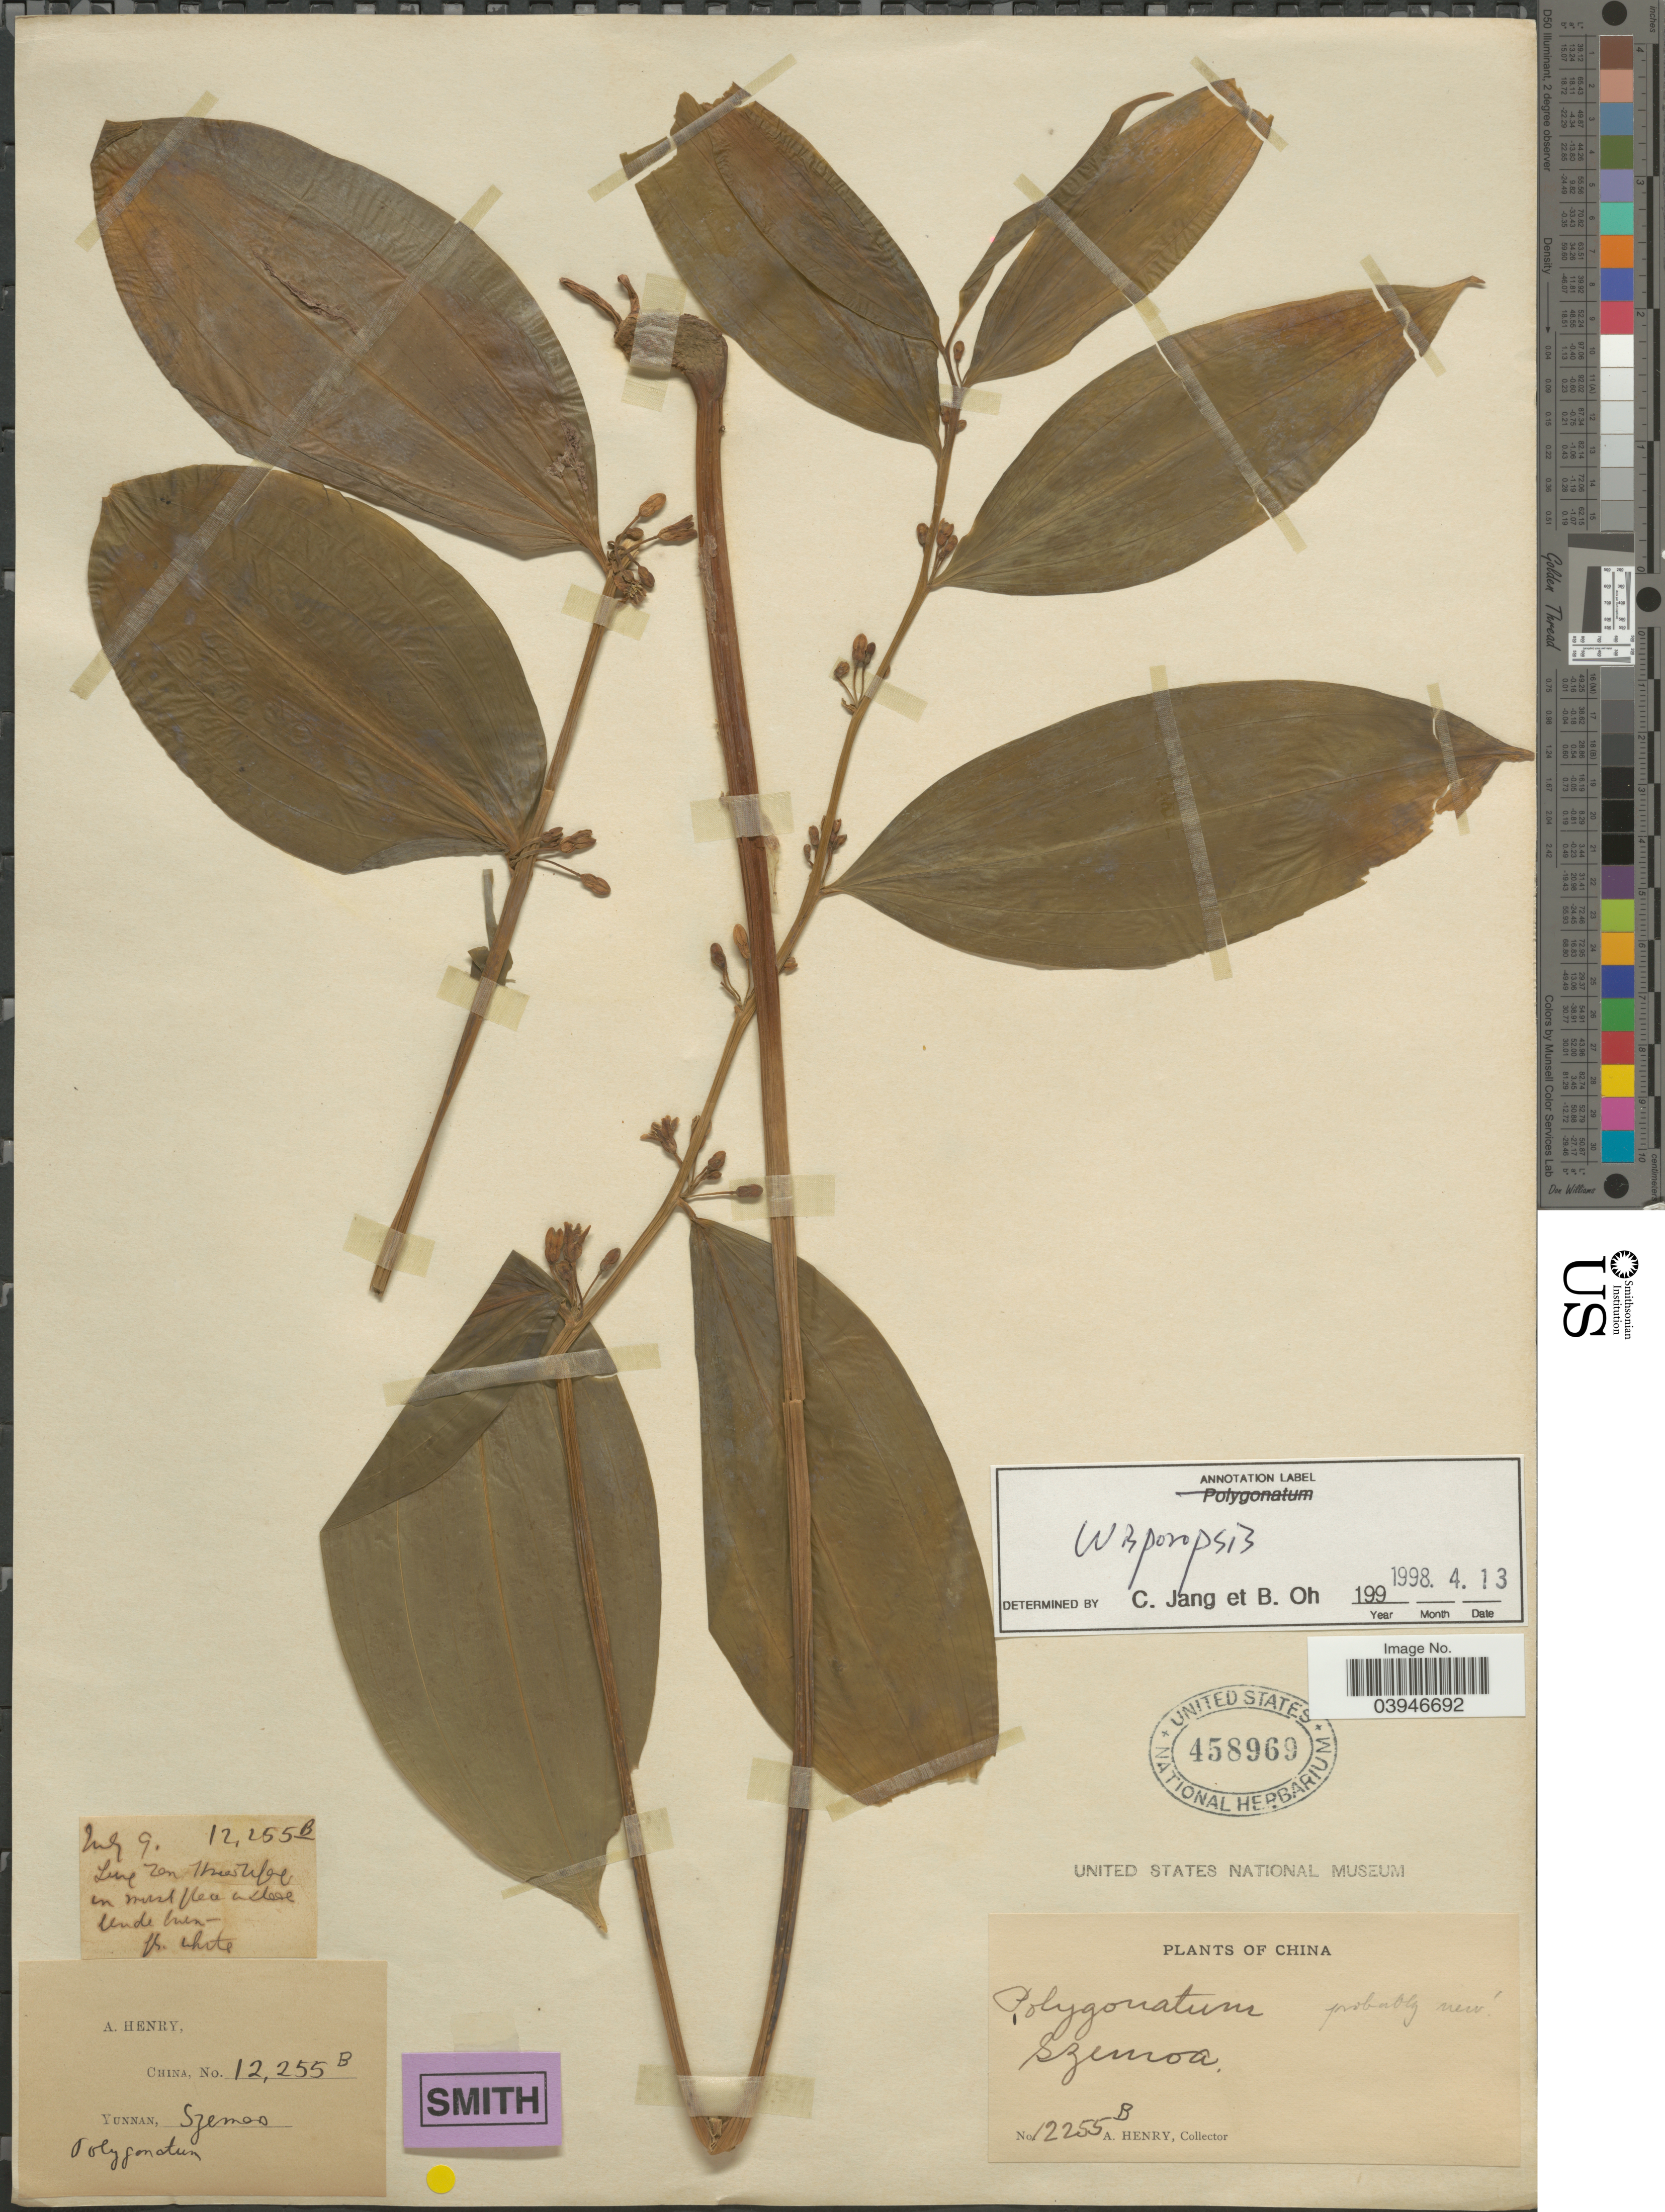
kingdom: Plantae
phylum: Tracheophyta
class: Liliopsida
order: Liliales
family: Liliaceae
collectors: A. Henry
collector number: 12255 B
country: China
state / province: Yunnan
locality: Szemoa.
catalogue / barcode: US 458969